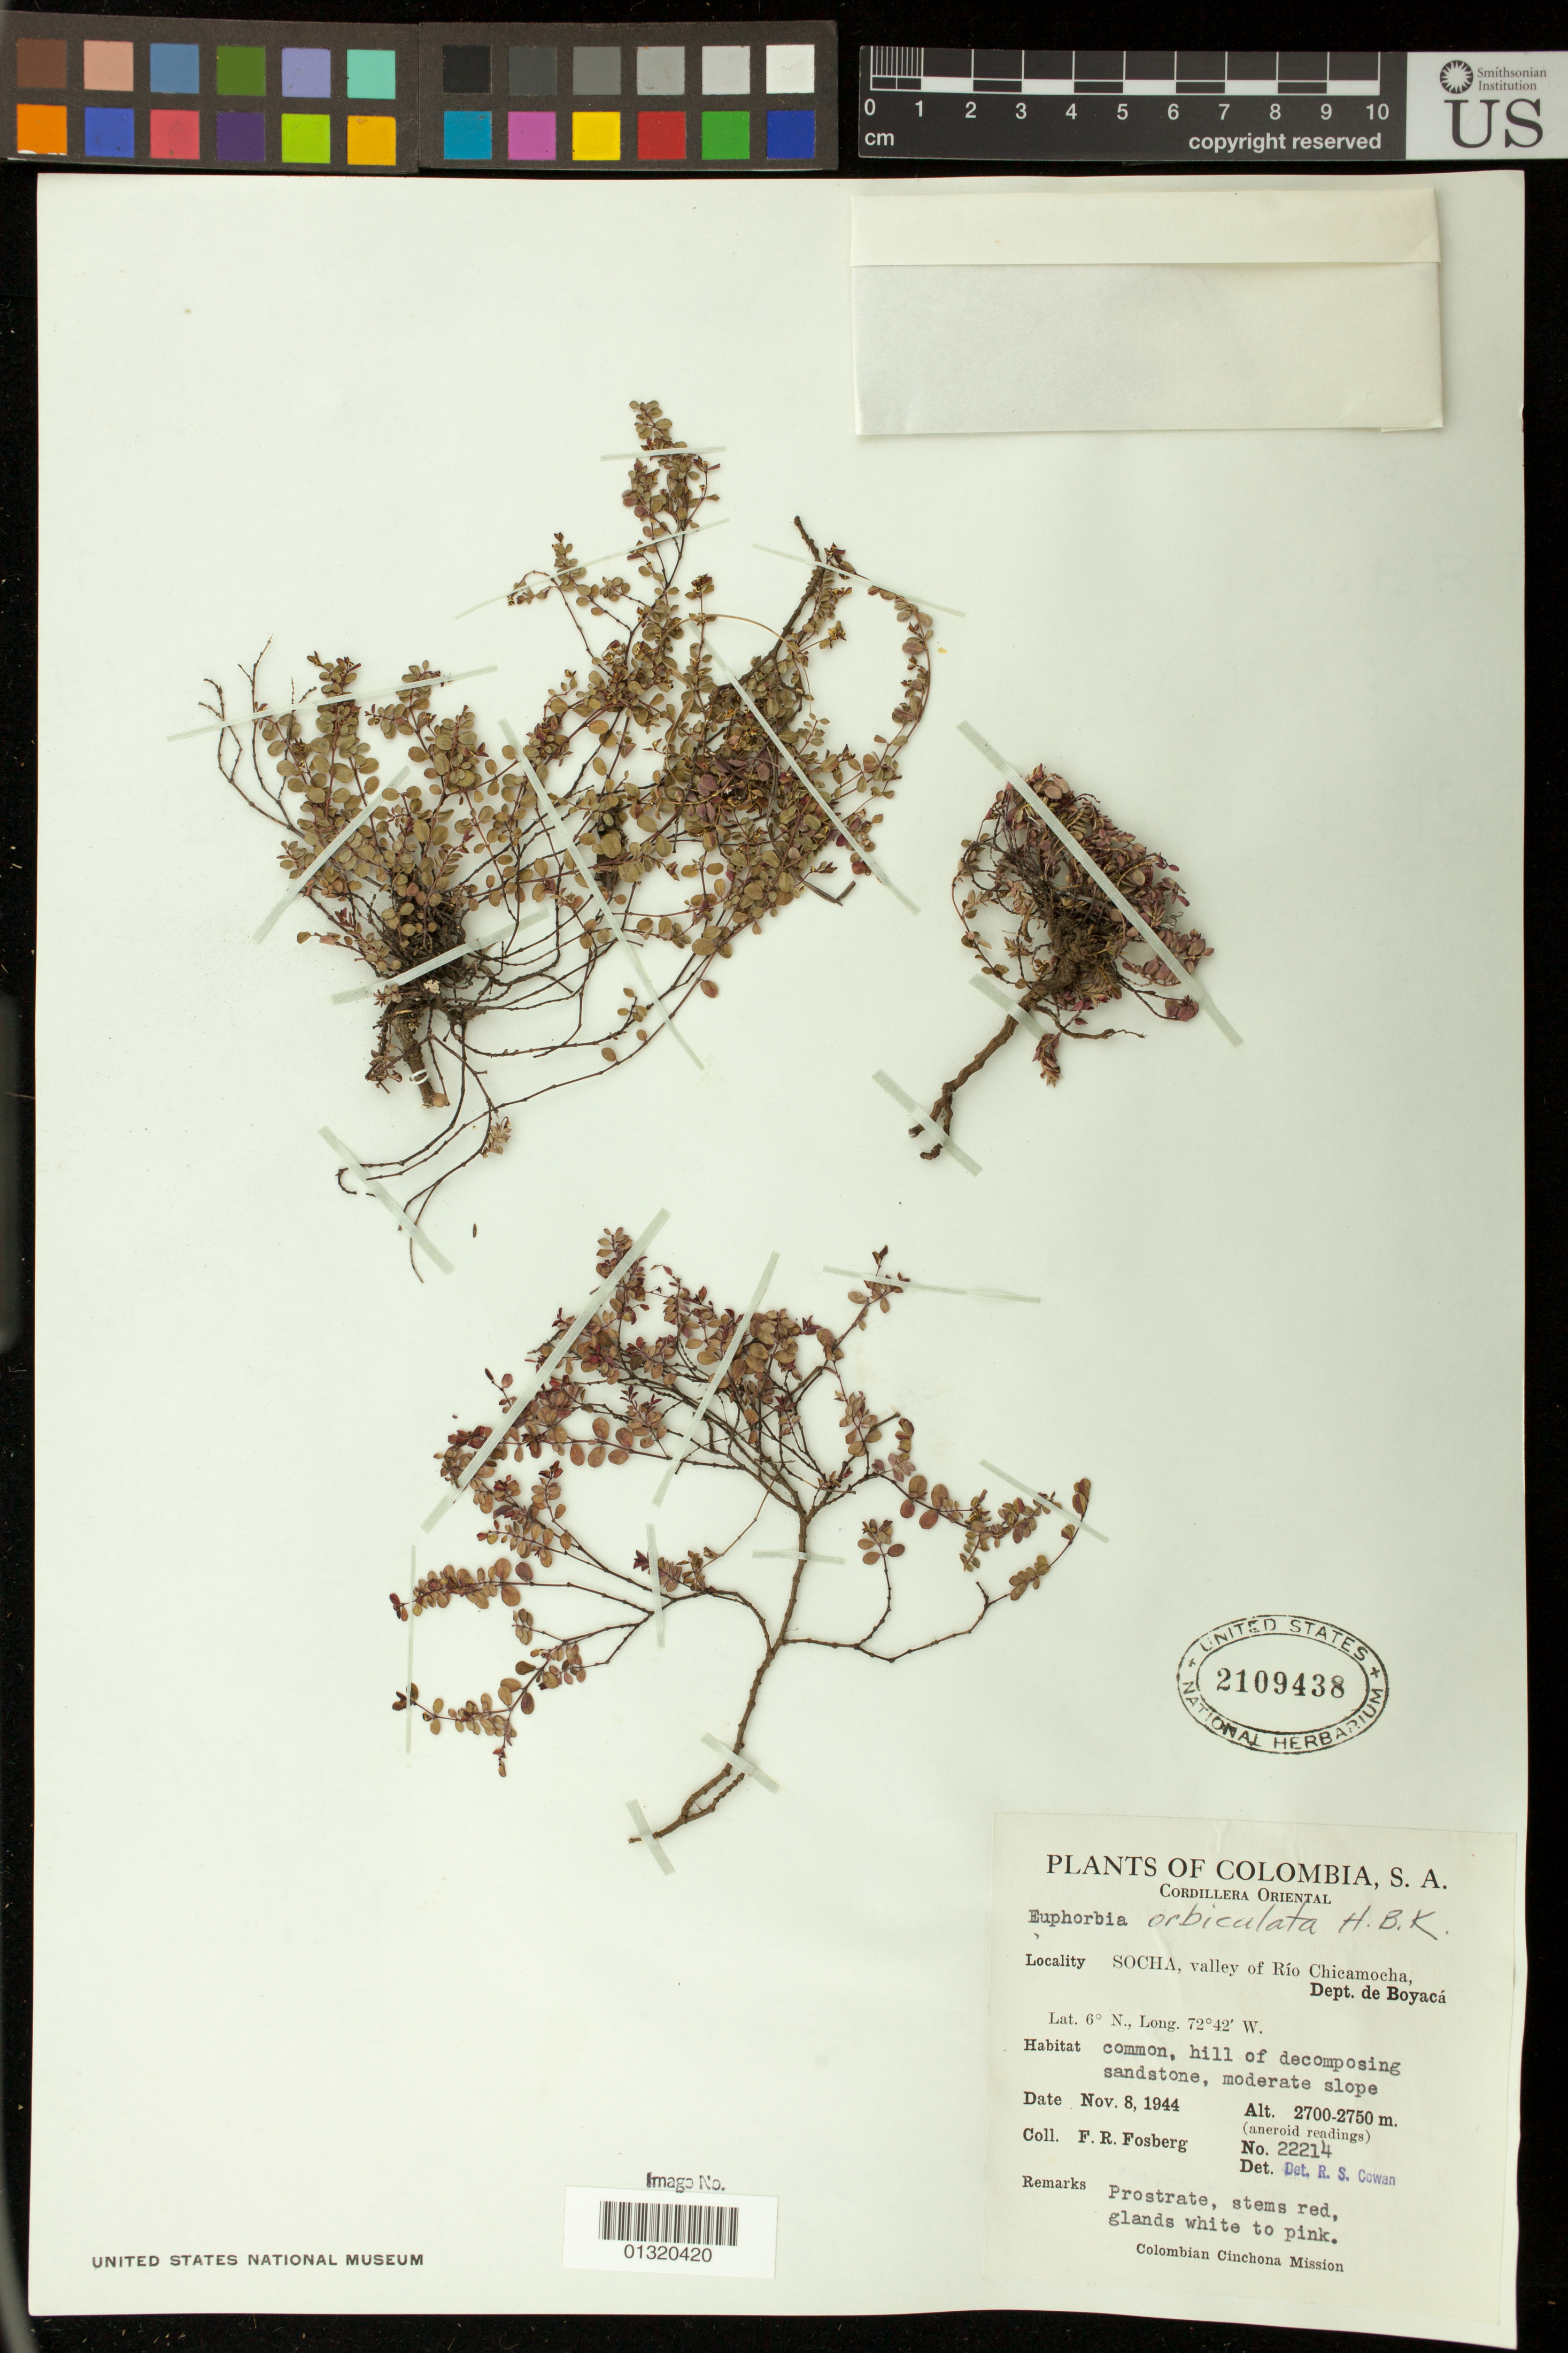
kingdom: Plantae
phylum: Tracheophyta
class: Magnoliopsida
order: Malpighiales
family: Euphorbiaceae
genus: Euphorbia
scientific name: Euphorbia orbiculata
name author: Kunth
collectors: F. R. Fosberg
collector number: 22214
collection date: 1944-11-08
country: Colombia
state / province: Boyacá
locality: SOCHA, valley of Rio Chicamocha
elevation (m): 2700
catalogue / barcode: US 2109438